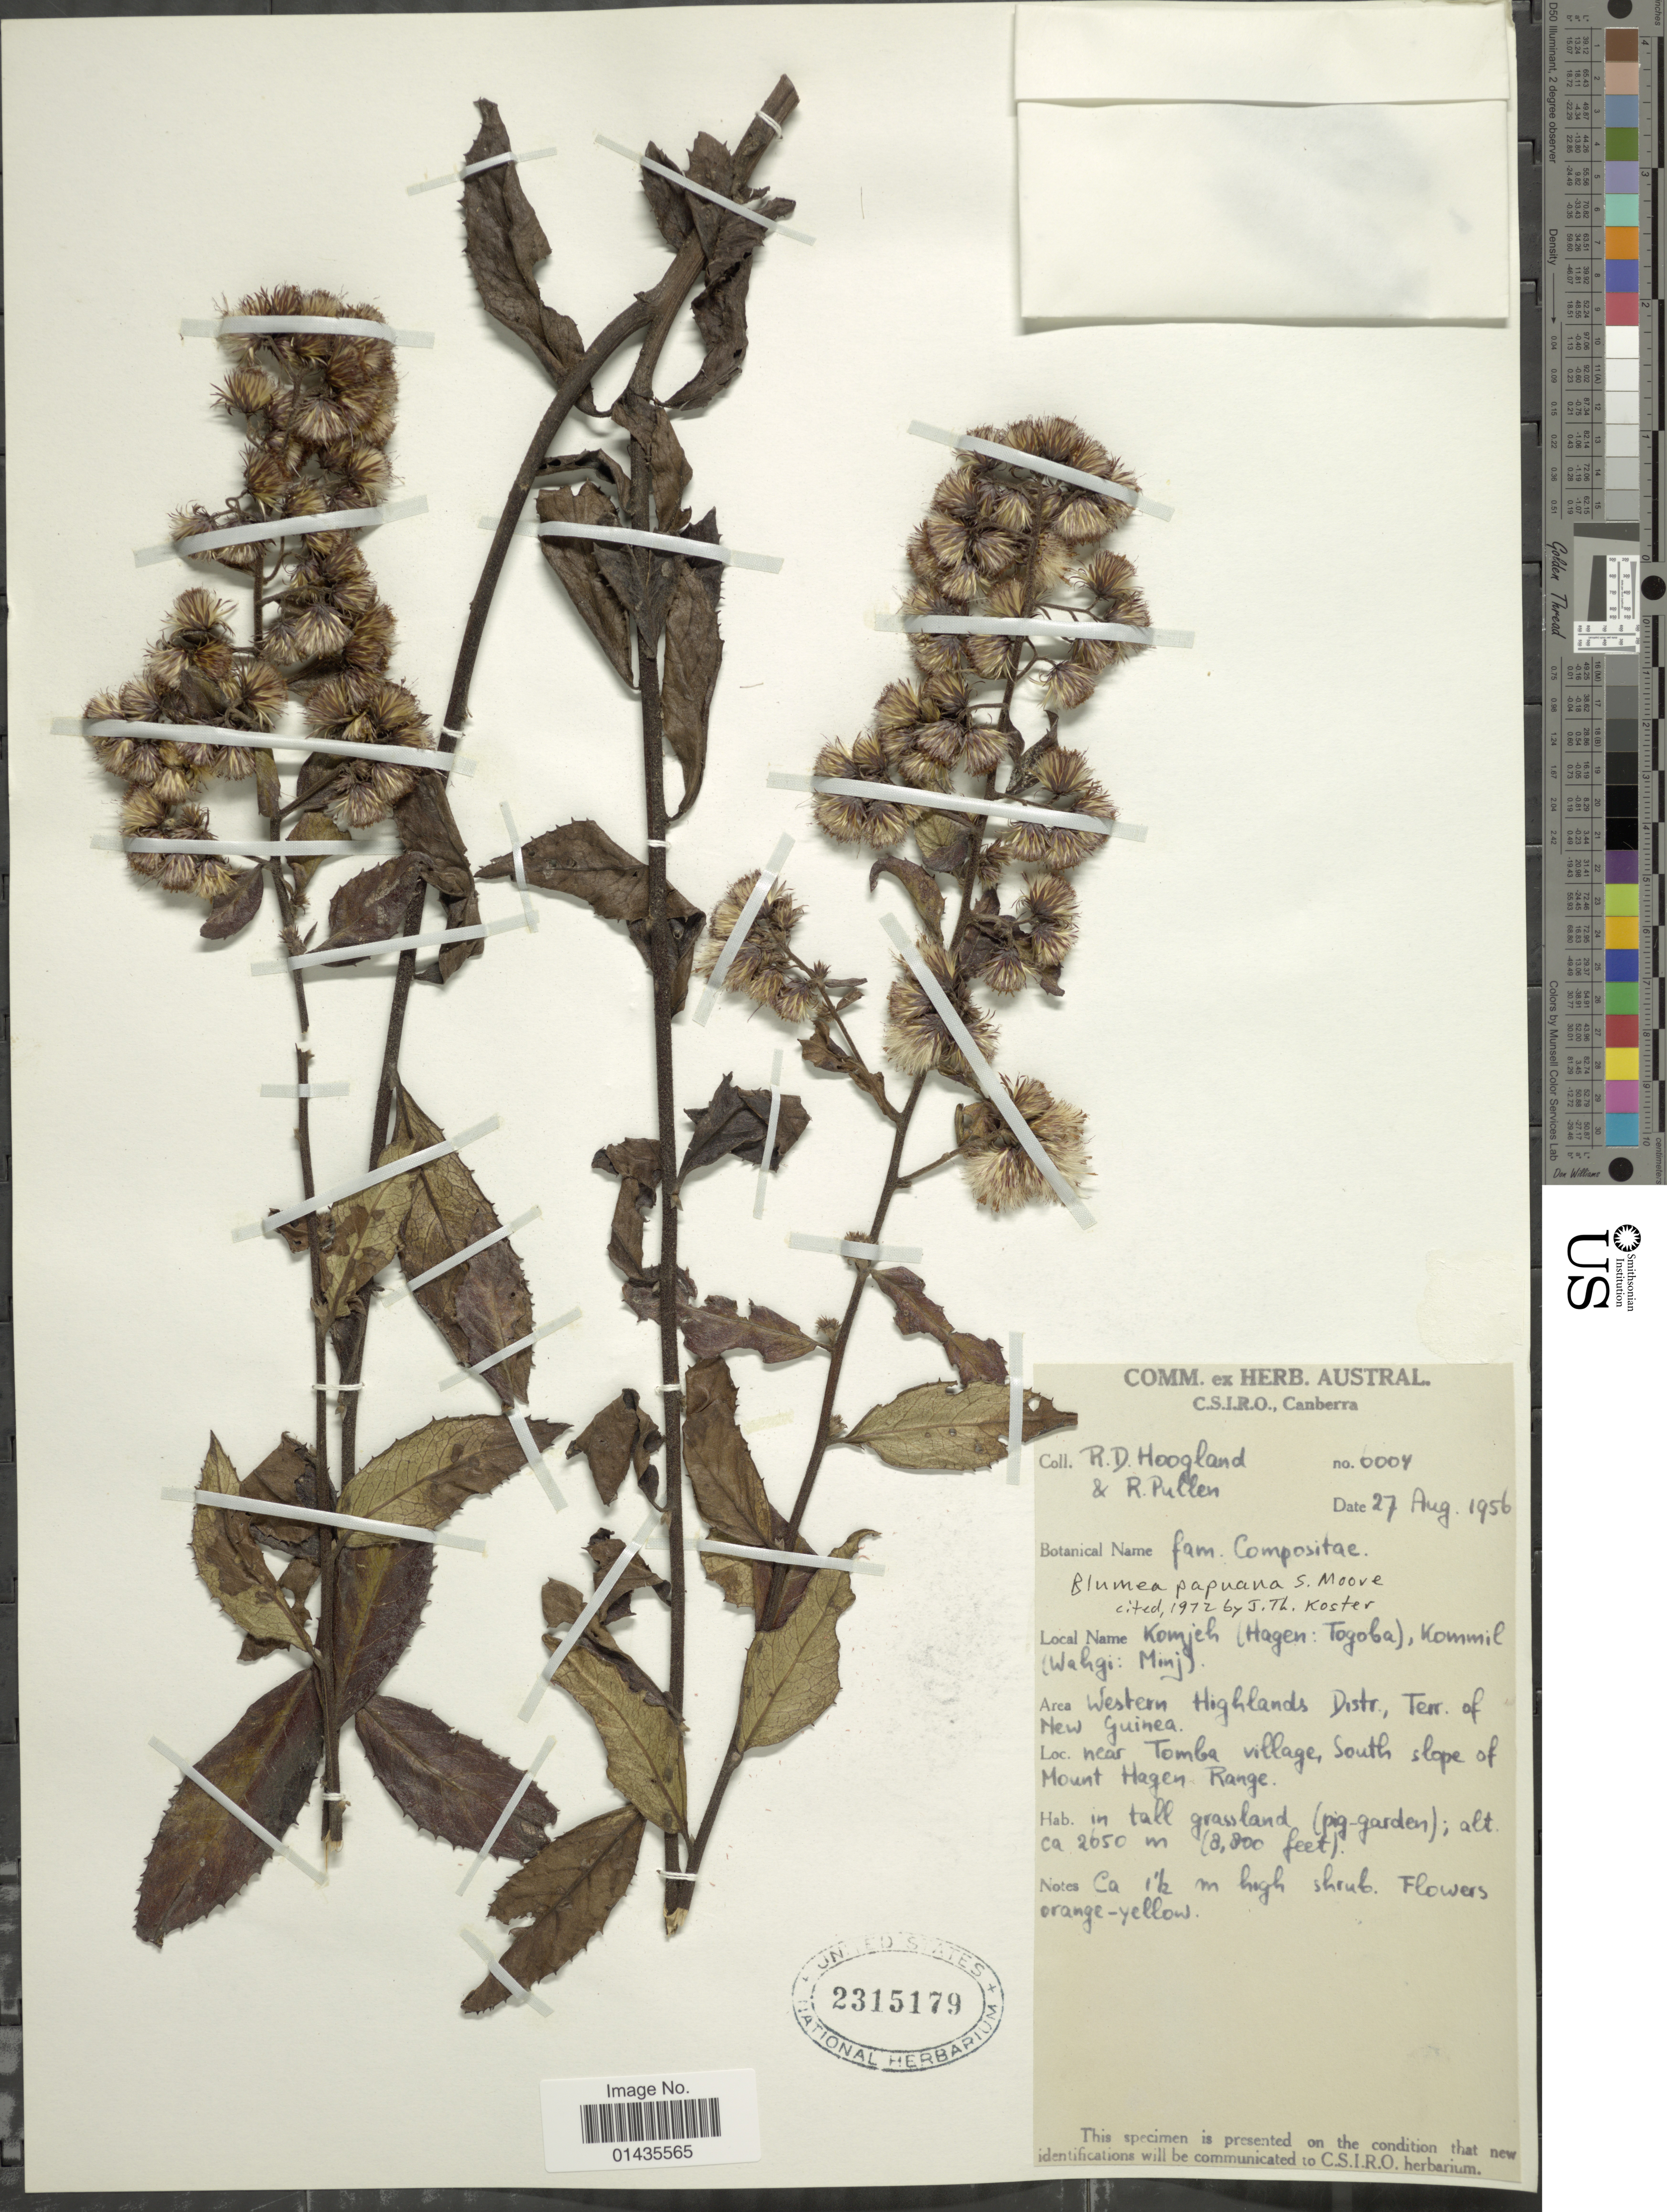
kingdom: Plantae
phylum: Tracheophyta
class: Magnoliopsida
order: Asterales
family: Asteraceae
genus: Blumea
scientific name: Blumea papuana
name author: S. Moore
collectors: R. D. Hoogland & R. Pullen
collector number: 6004*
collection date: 1956-08-27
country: Papua New Guinea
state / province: Western Highlands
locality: Terr. of New Guinea, near Tomba village, South slope of Mount Hagen Range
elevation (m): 2650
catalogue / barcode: US 2315179